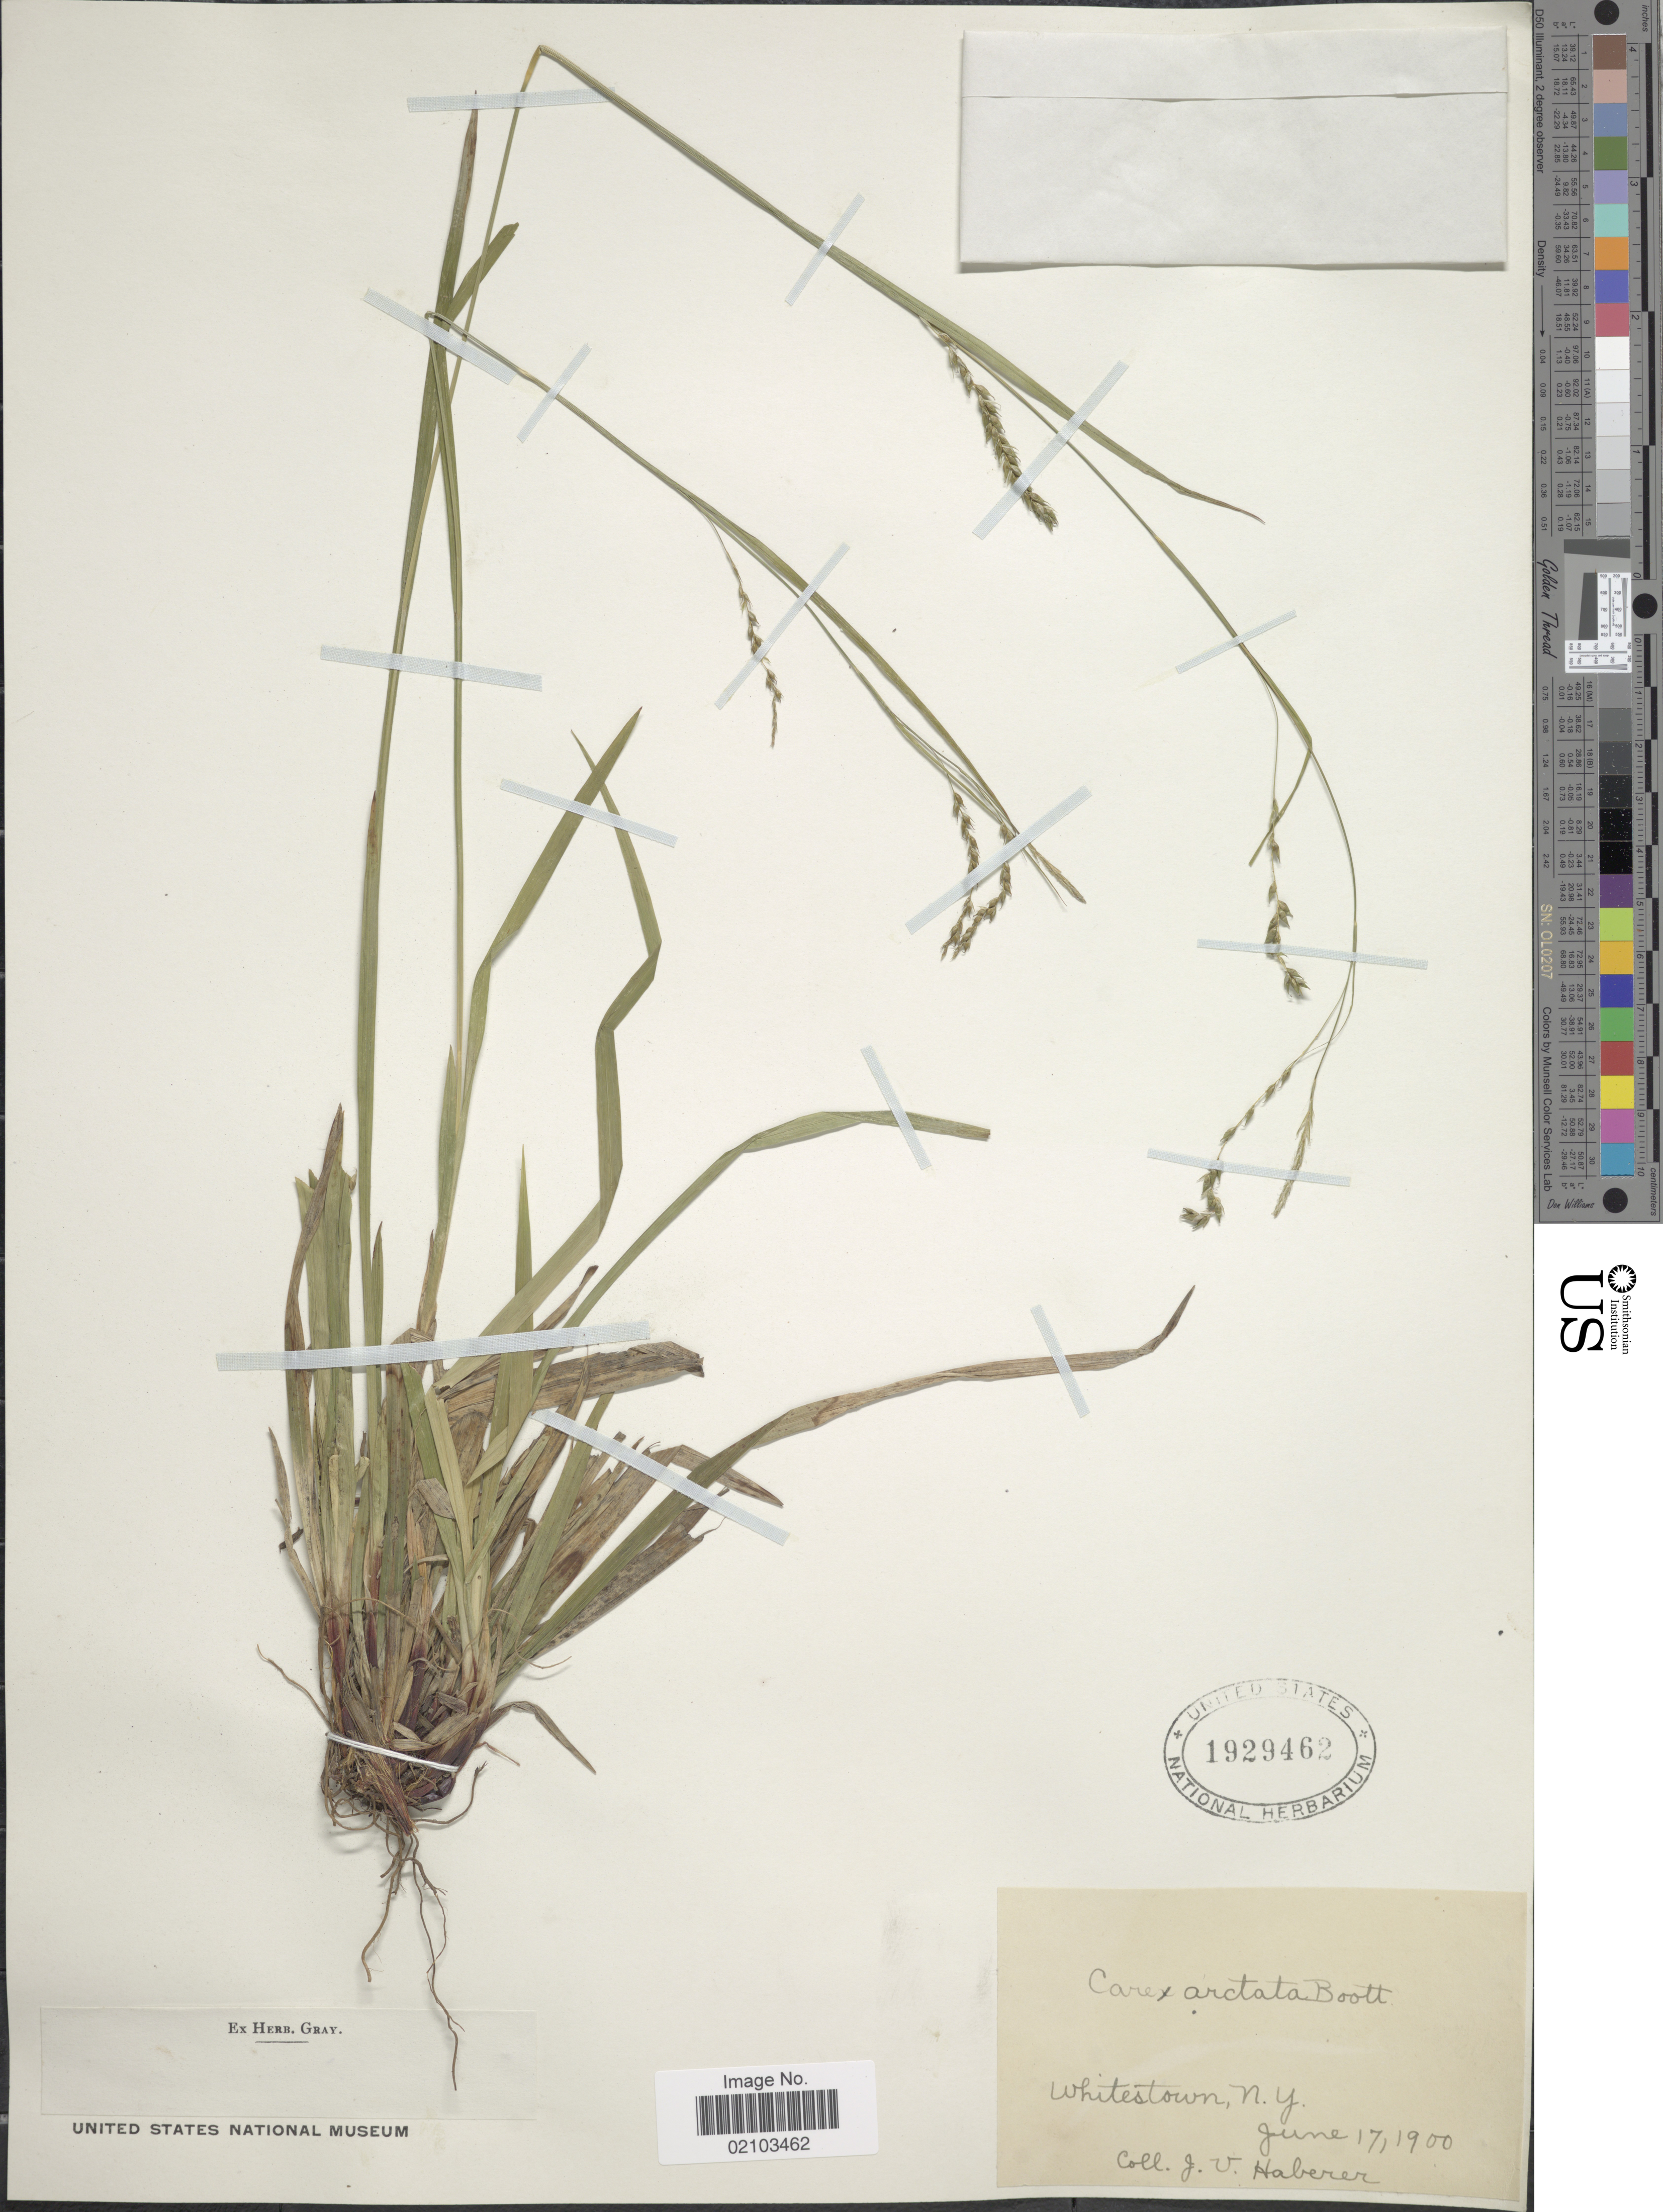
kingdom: Plantae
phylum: Tracheophyta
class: Liliopsida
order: Poales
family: Cyperaceae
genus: Carex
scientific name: Carex arctata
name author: Boott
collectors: J. V. Haberer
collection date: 1900-06-17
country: United States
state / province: New York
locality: Whitestown.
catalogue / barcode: US 1929462